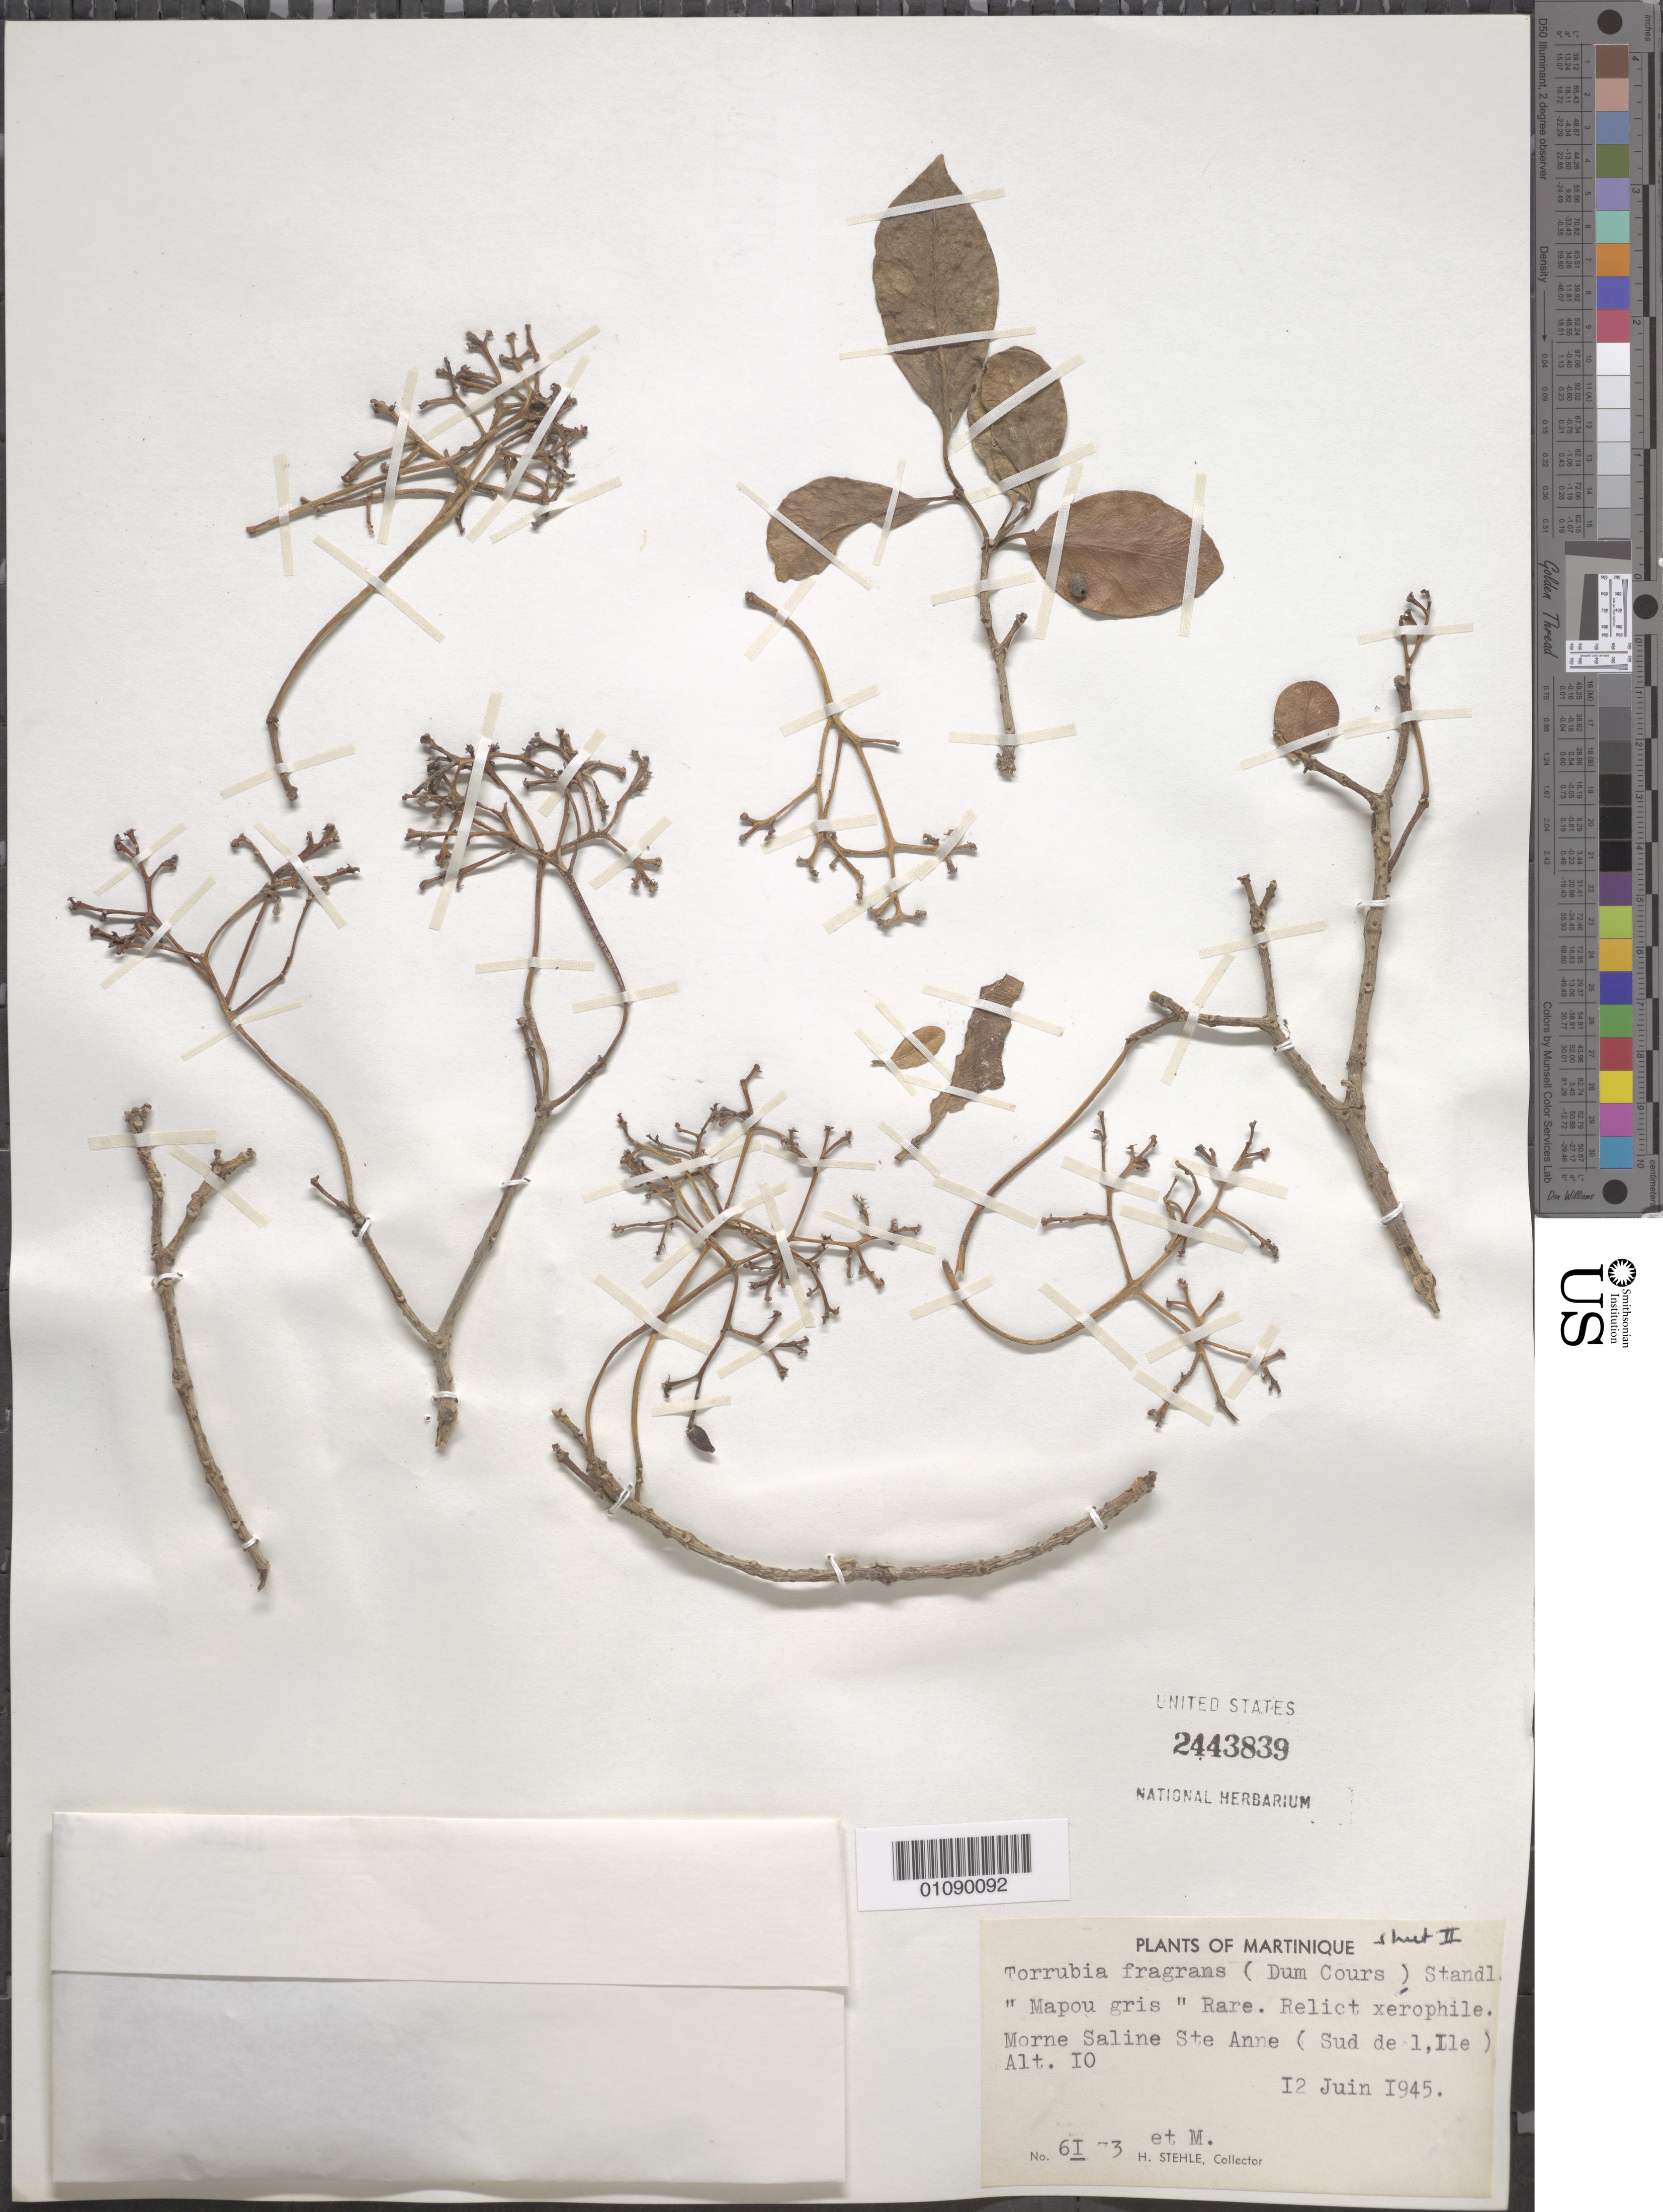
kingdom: Plantae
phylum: Tracheophyta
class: Magnoliopsida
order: Caryophyllales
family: Nyctaginaceae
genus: Guapira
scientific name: Guapira fragrans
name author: (Dum. Cours.) Little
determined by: Strong, Mark T., (BOT), Smithsonian Institution - National Museum of Natural History (UNITED STATES)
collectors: H. Stehlé & M. Stehlé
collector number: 6133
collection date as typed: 12 Jun 1945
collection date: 1945-06-12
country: Martinique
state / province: Le Marin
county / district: Sainte-Anne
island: Martinique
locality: Morne Saline Ste. Anne (Sud de l'Ile)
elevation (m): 10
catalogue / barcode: US 2443839